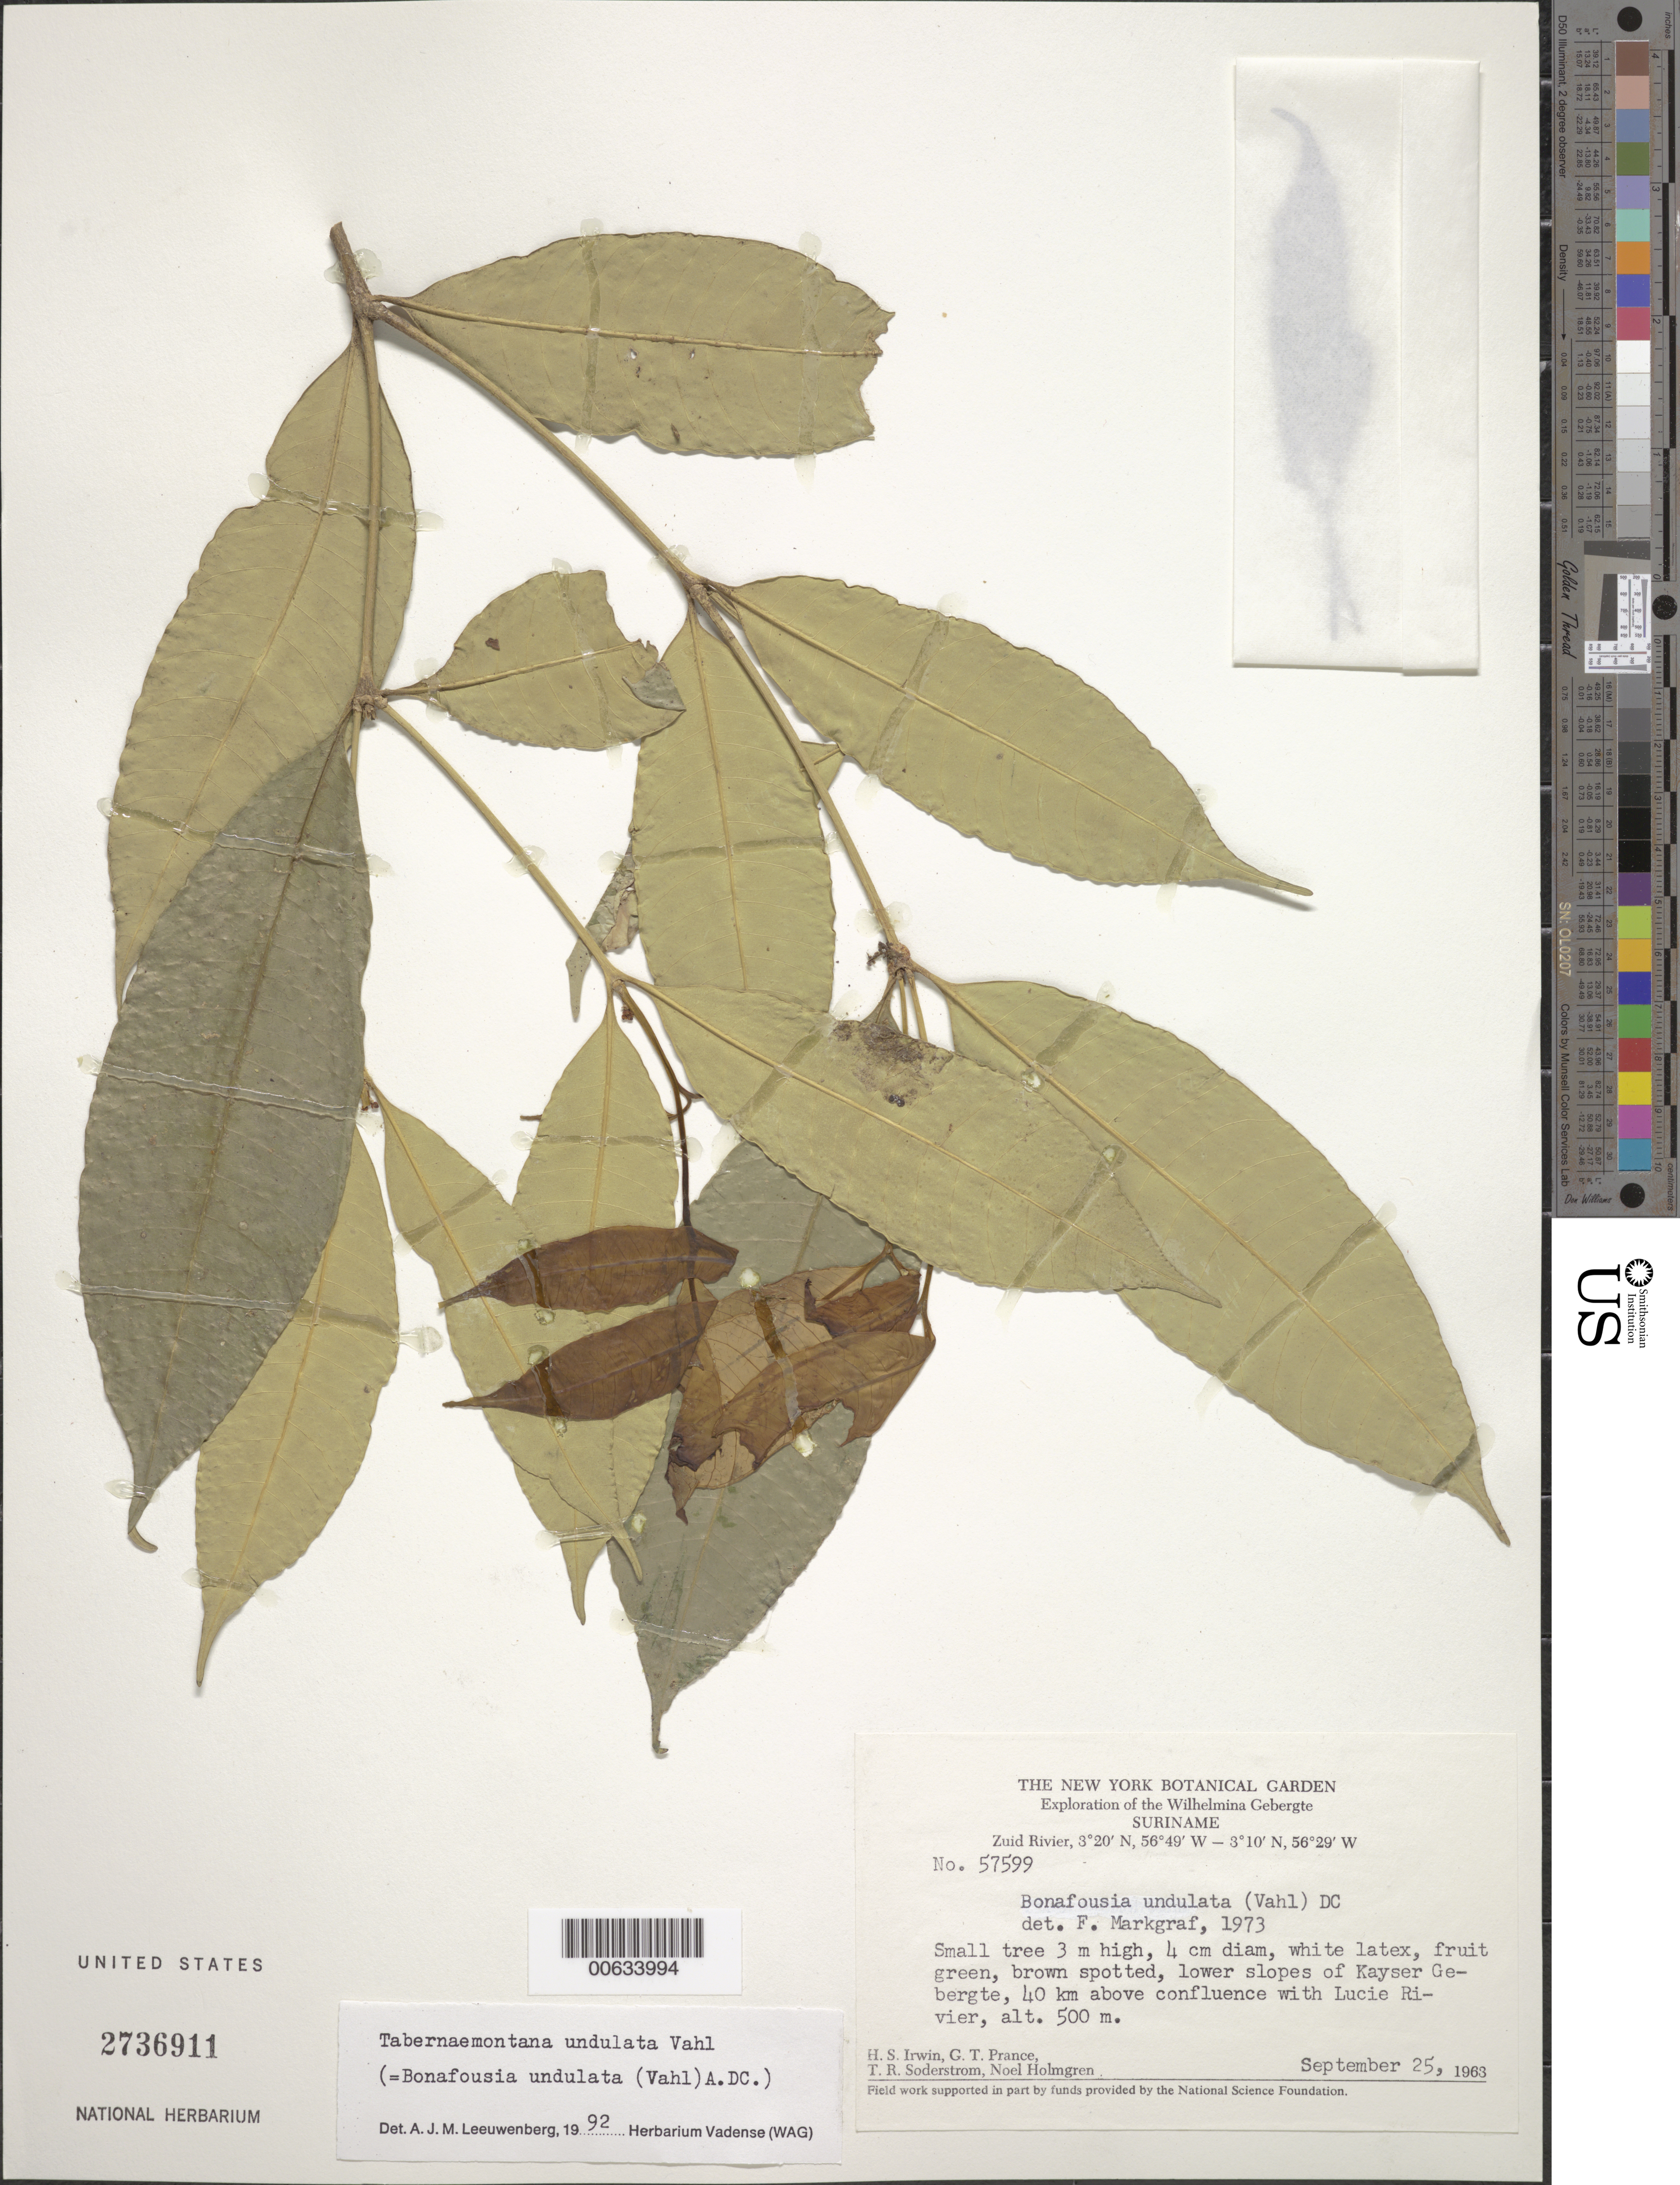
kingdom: Plantae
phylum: Tracheophyta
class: Magnoliopsida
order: Gentianales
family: Apocynaceae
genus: Tabernaemontana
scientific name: Tabernaemontana undulata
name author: Vahl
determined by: Leeuwenberg, A. J. M.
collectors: H. Irwin, G. T. Prance, T. R. Soderstrom & N. H. Holmgren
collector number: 57599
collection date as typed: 25-Sep-63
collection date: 1963-09-25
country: Suriname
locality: Kayser Airstrip, Zuid R., 45 km above confl. with Lucie R., Wilhelmina Gebergte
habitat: Lower slopes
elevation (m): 500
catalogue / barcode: US 2736911